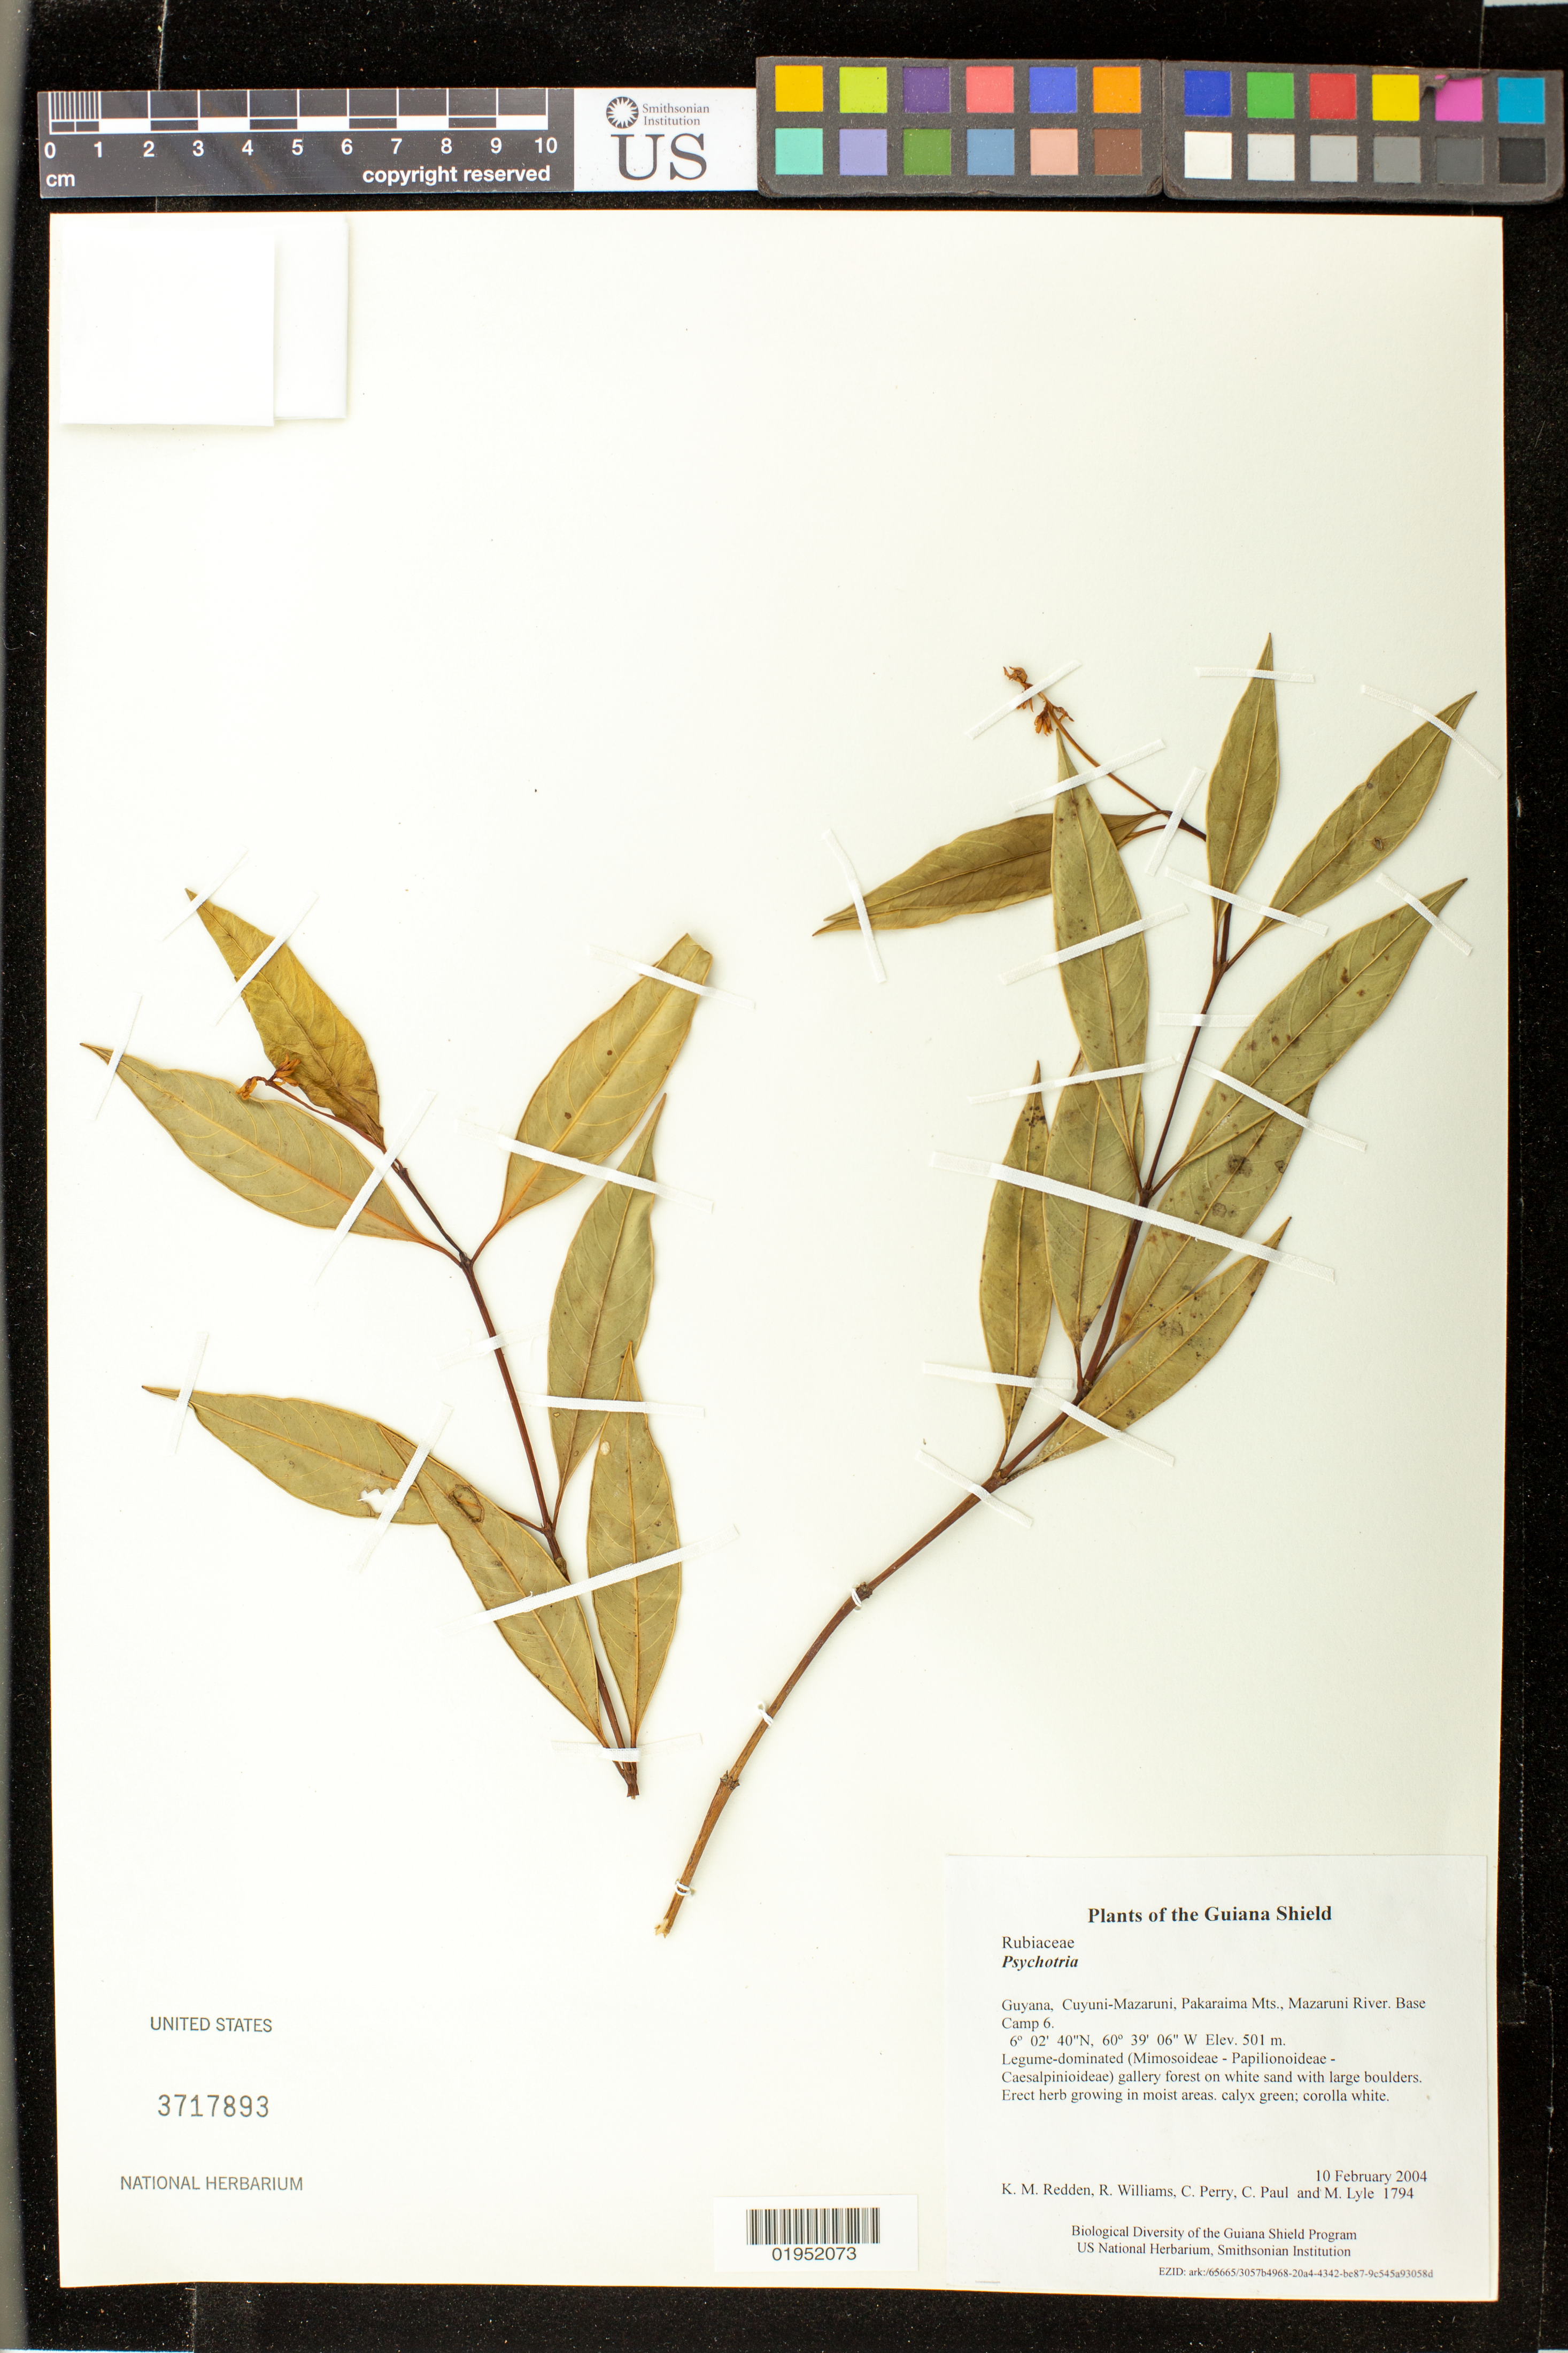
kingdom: Plantae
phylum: Tracheophyta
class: Magnoliopsida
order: Gentianales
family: Rubiaceae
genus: Psychotria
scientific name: Psychotria sp.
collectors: K. M. Redden, R. Williams, C. Perry, C. Paul & M. Lyle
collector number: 1794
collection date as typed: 10 February 2004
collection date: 2004-02-10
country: Guyana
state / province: Cuyuni-Mazaruni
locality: Pakaraima Mts., Mazaruni River. Base Camp 6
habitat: Legume-dominated (Mimosoideae - Papilionoideae - Caesalpinioideae) gallery forest on white sand with large boulders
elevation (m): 501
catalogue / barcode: US 3717893